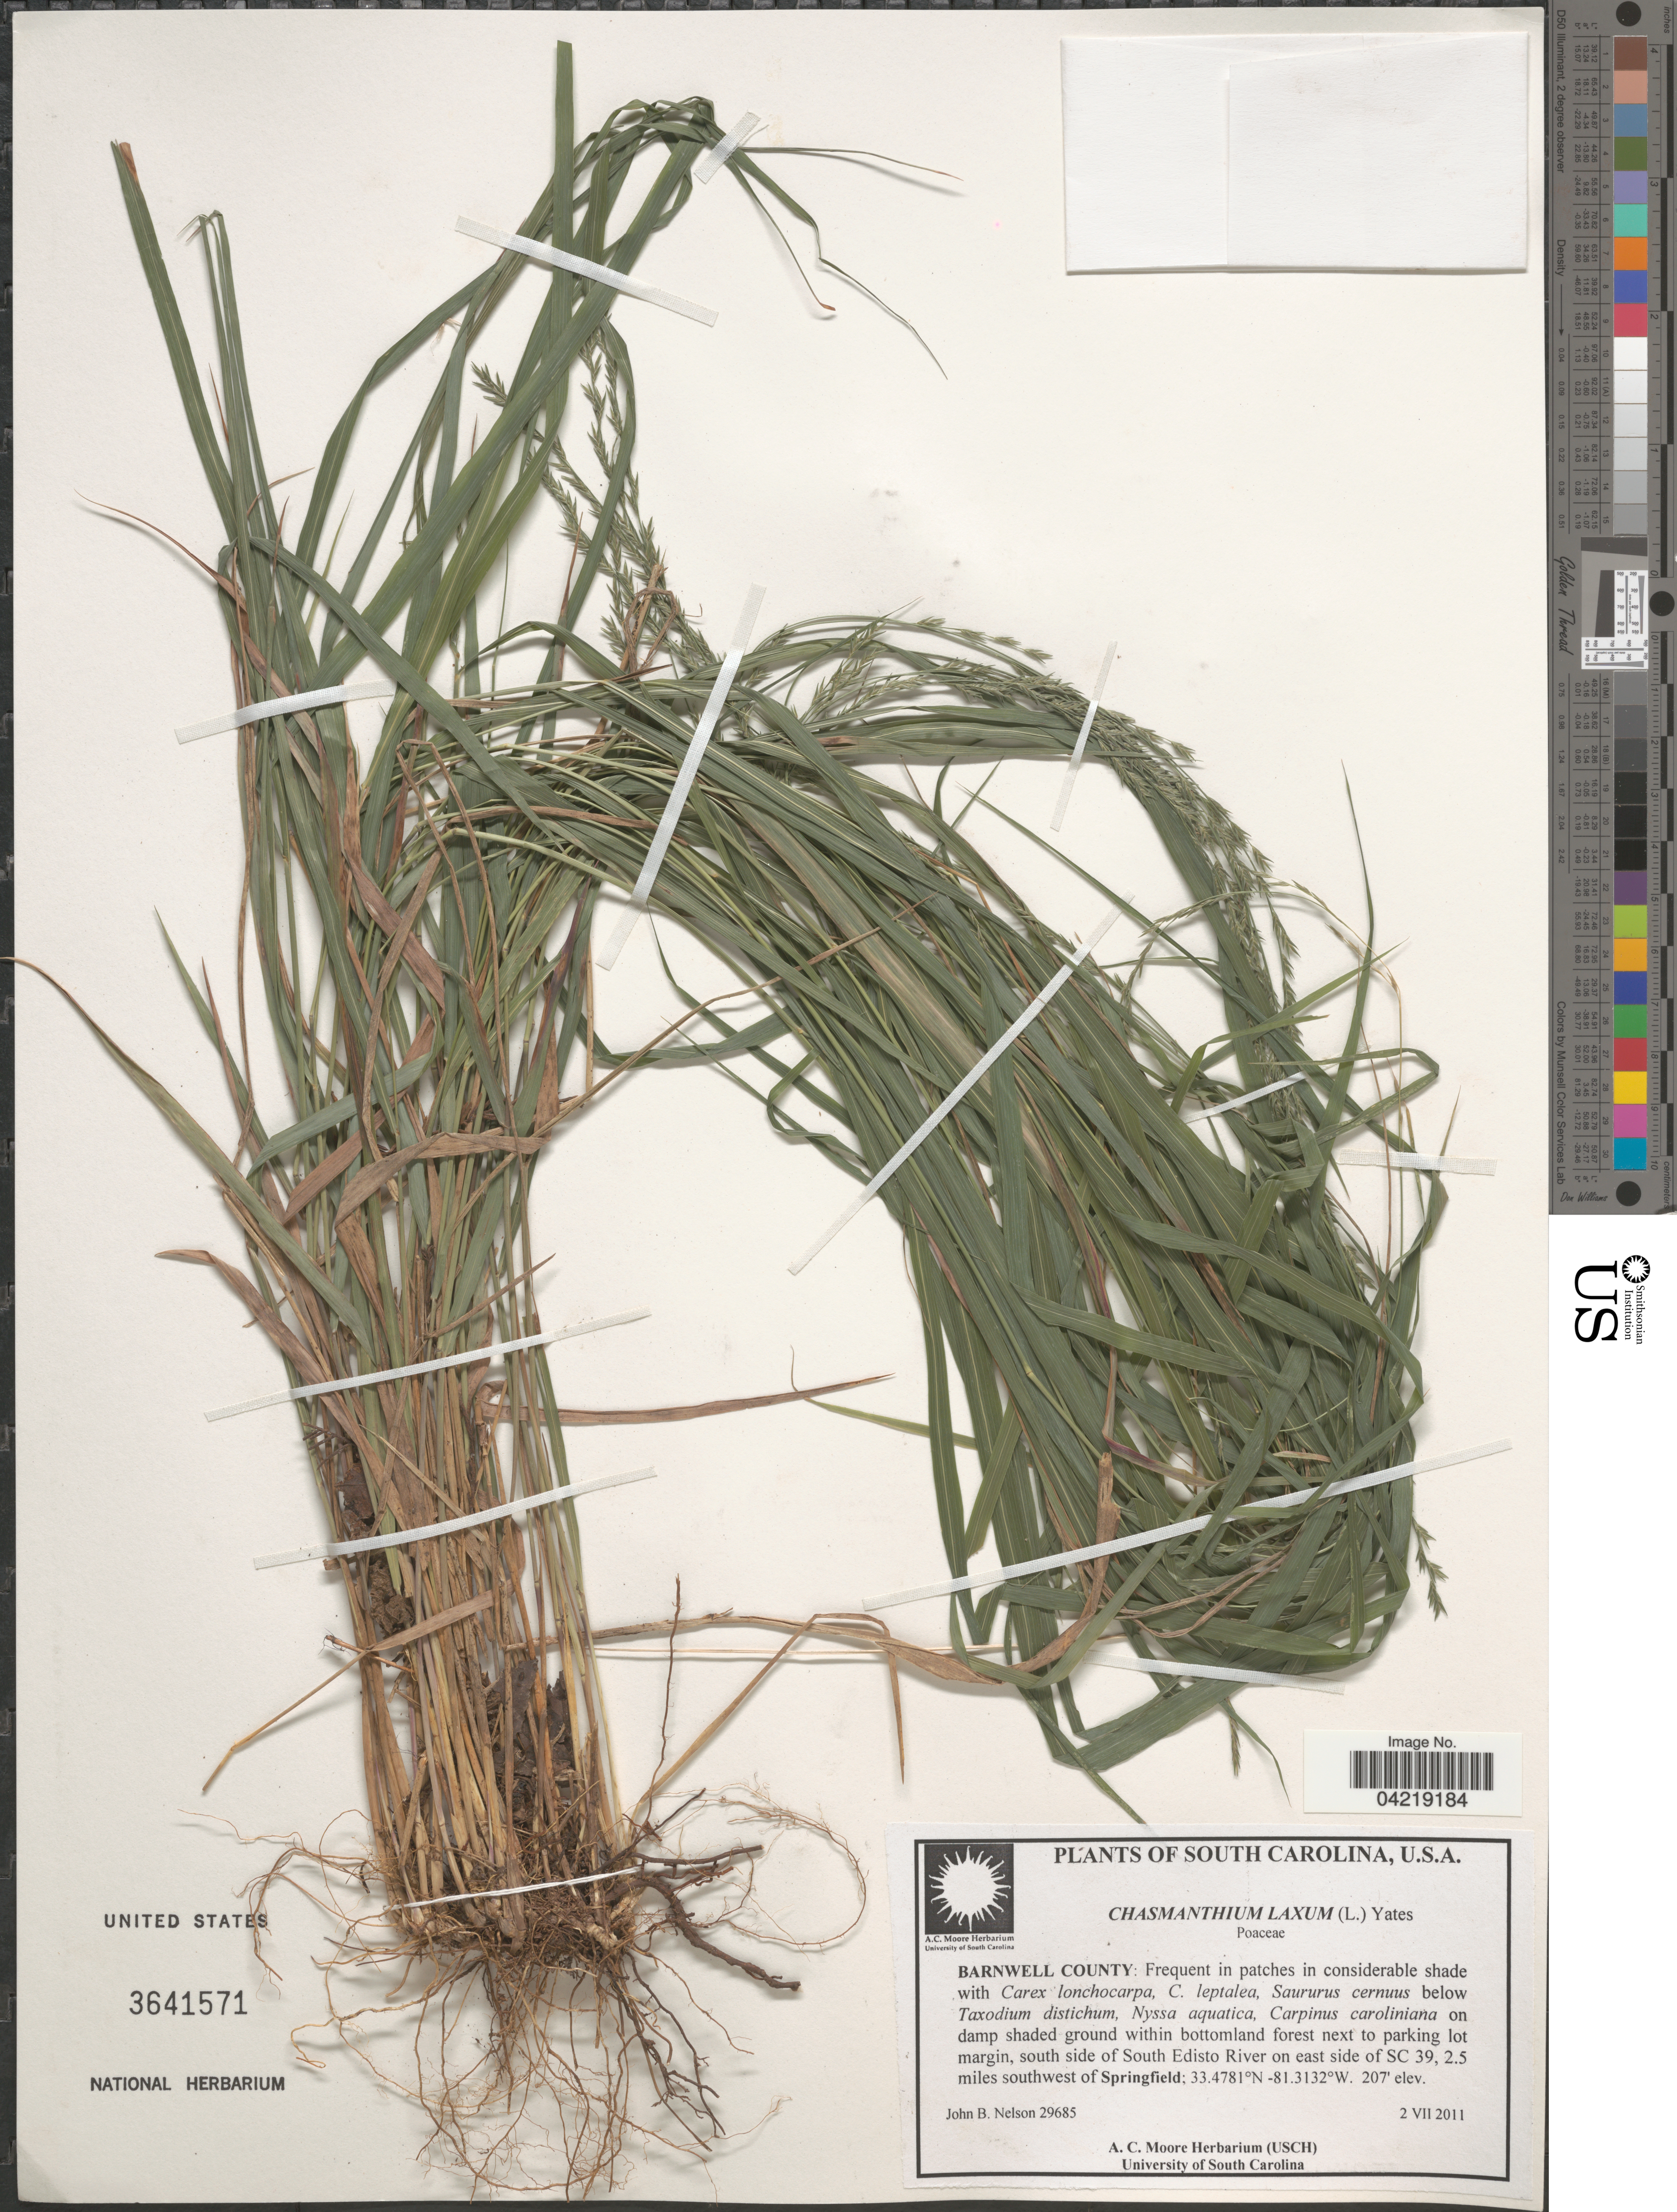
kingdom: Plantae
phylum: Tracheophyta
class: Liliopsida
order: Poales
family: Poaceae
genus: Chasmanthium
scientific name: Chasmanthium latifolium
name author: (Michx.) H.O. Yates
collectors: J. B. Nelson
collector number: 29685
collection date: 2011-07-02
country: United States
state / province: South Carolina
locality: Barnwell County: Frequent in patches in considerable shade. On damp shaded ground within bottomland forest next to parking lot margin, south side of South Edisto River on east side of SC 39, 2.5 miles southwest of Springfield.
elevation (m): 63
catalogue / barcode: US 3641571